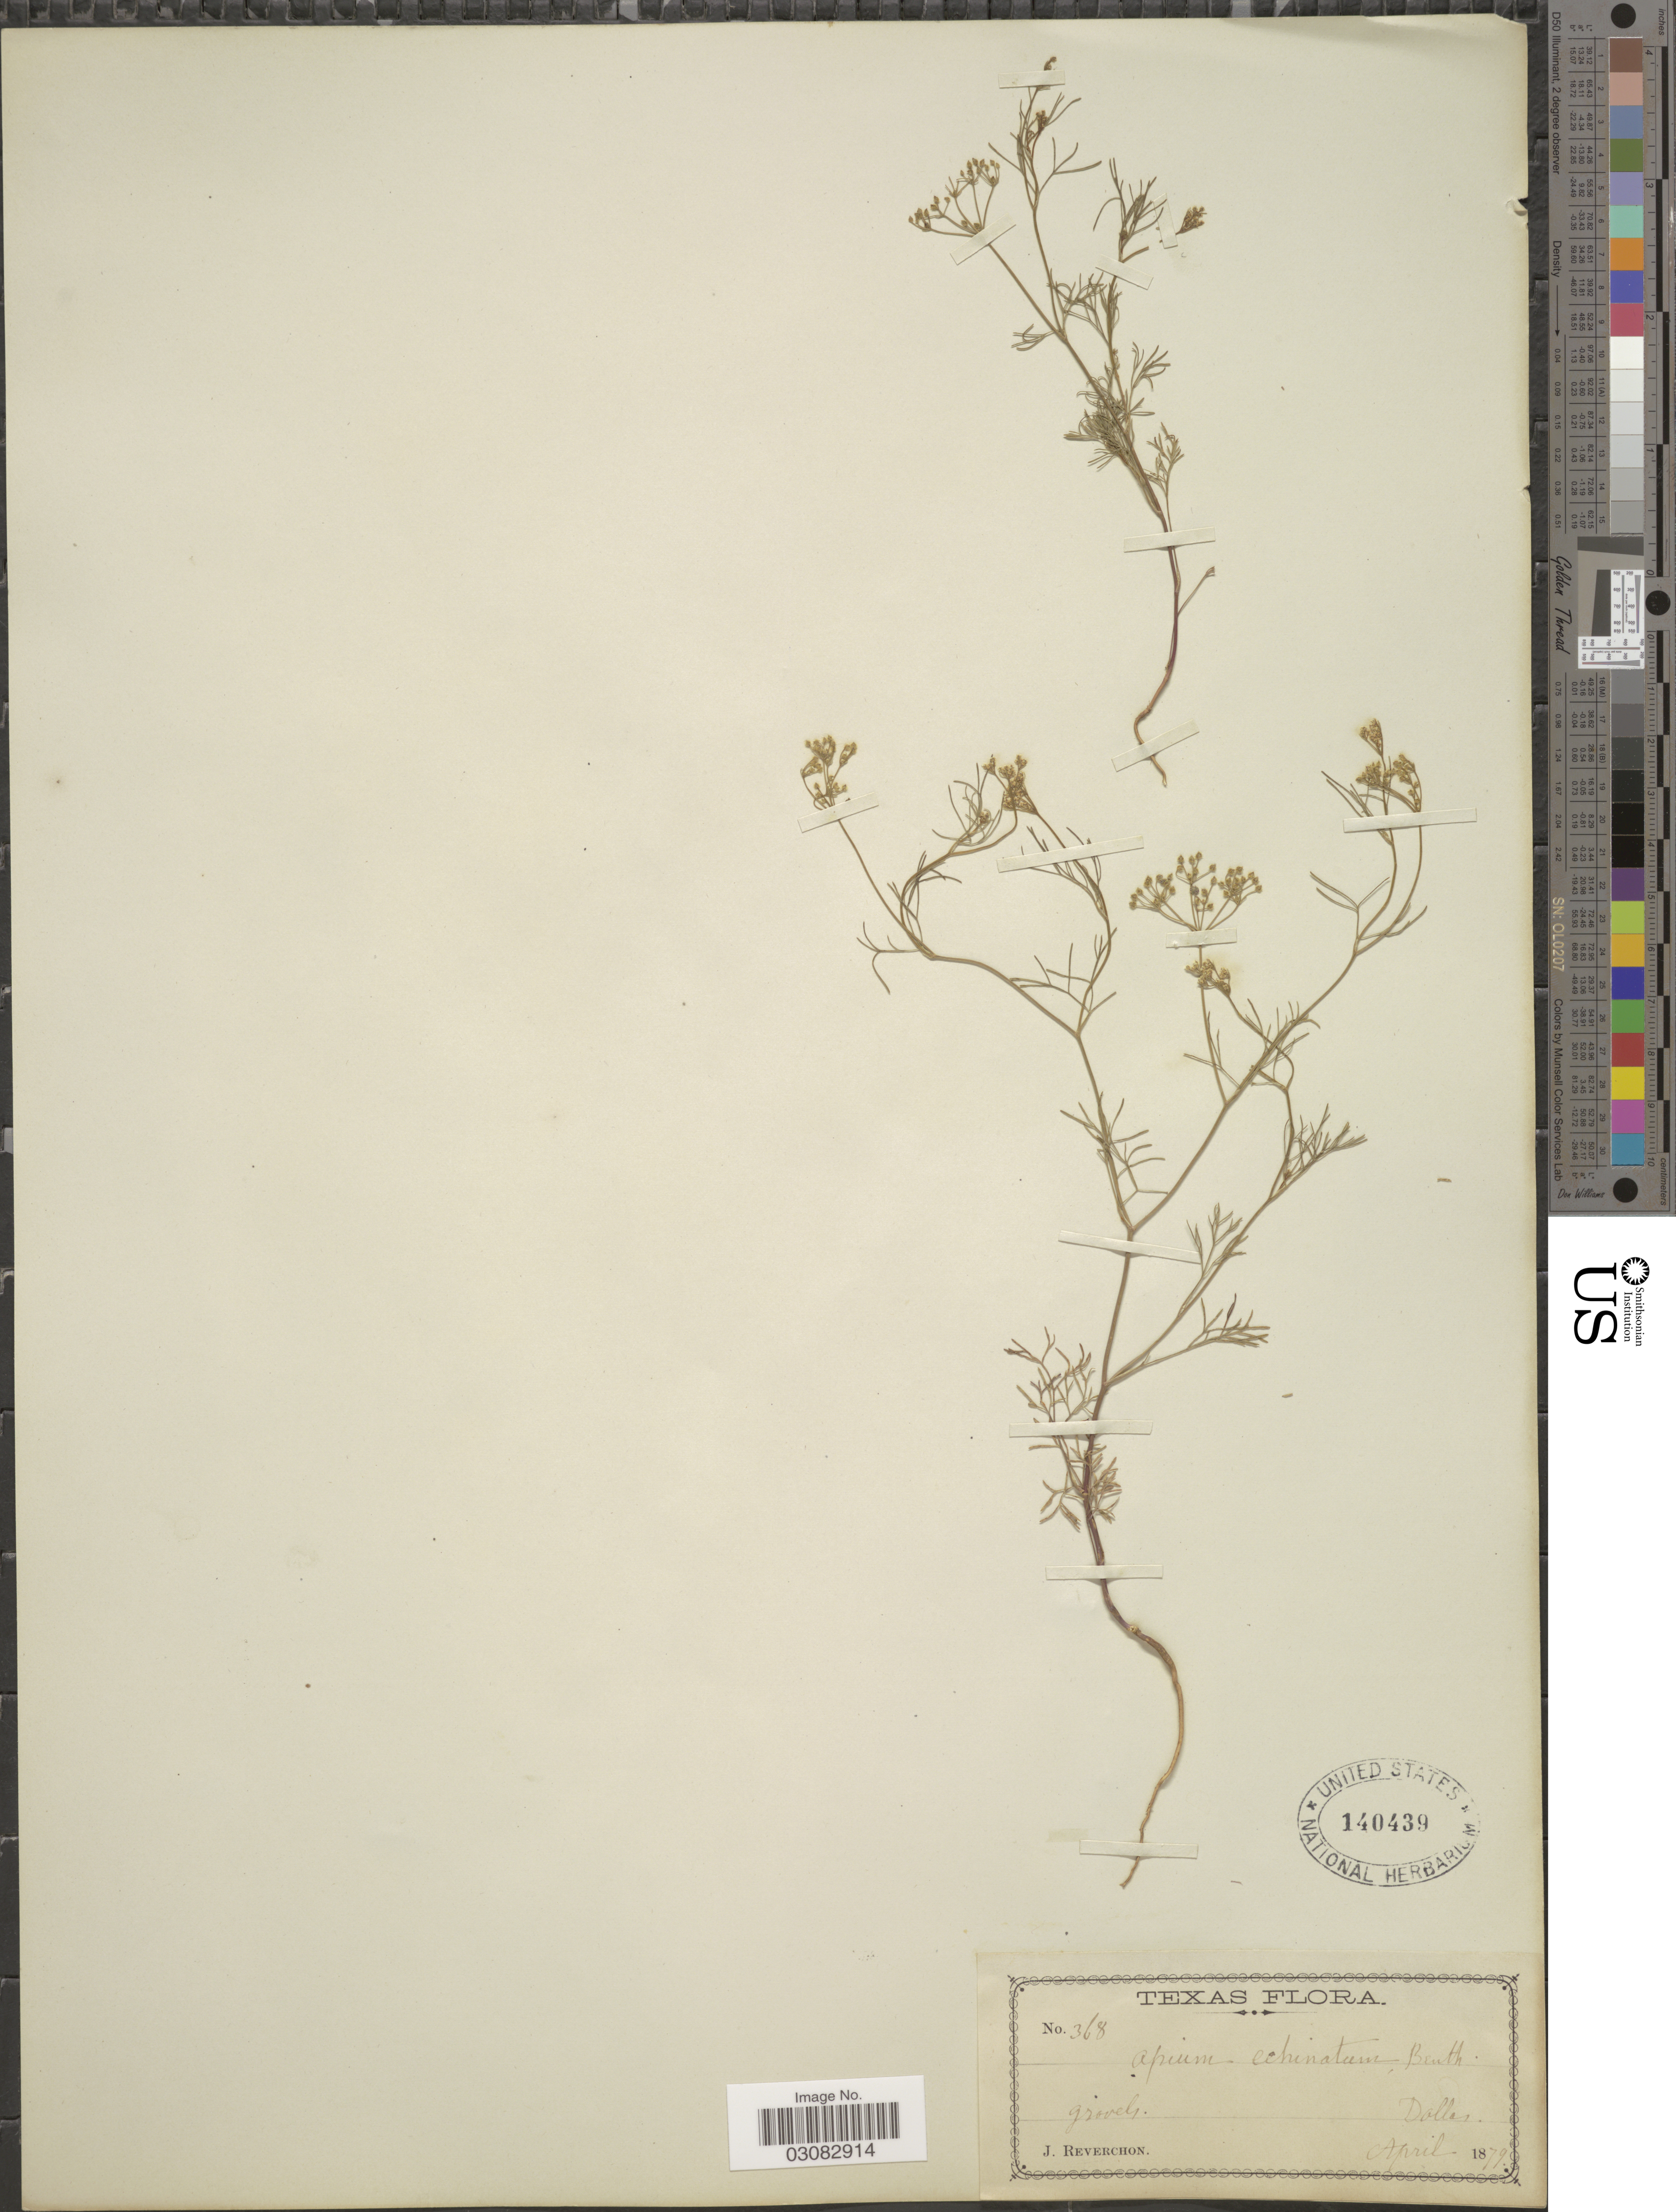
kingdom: Plantae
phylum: Tracheophyta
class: Magnoliopsida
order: Apiales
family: Apiaceae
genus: Spermolepis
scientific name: Spermolepis echinata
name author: (Nutt. ex DC.) A. Heller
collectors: J. Reverchon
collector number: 368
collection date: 1879-04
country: United States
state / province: Texas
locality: Dallas.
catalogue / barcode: US 140439